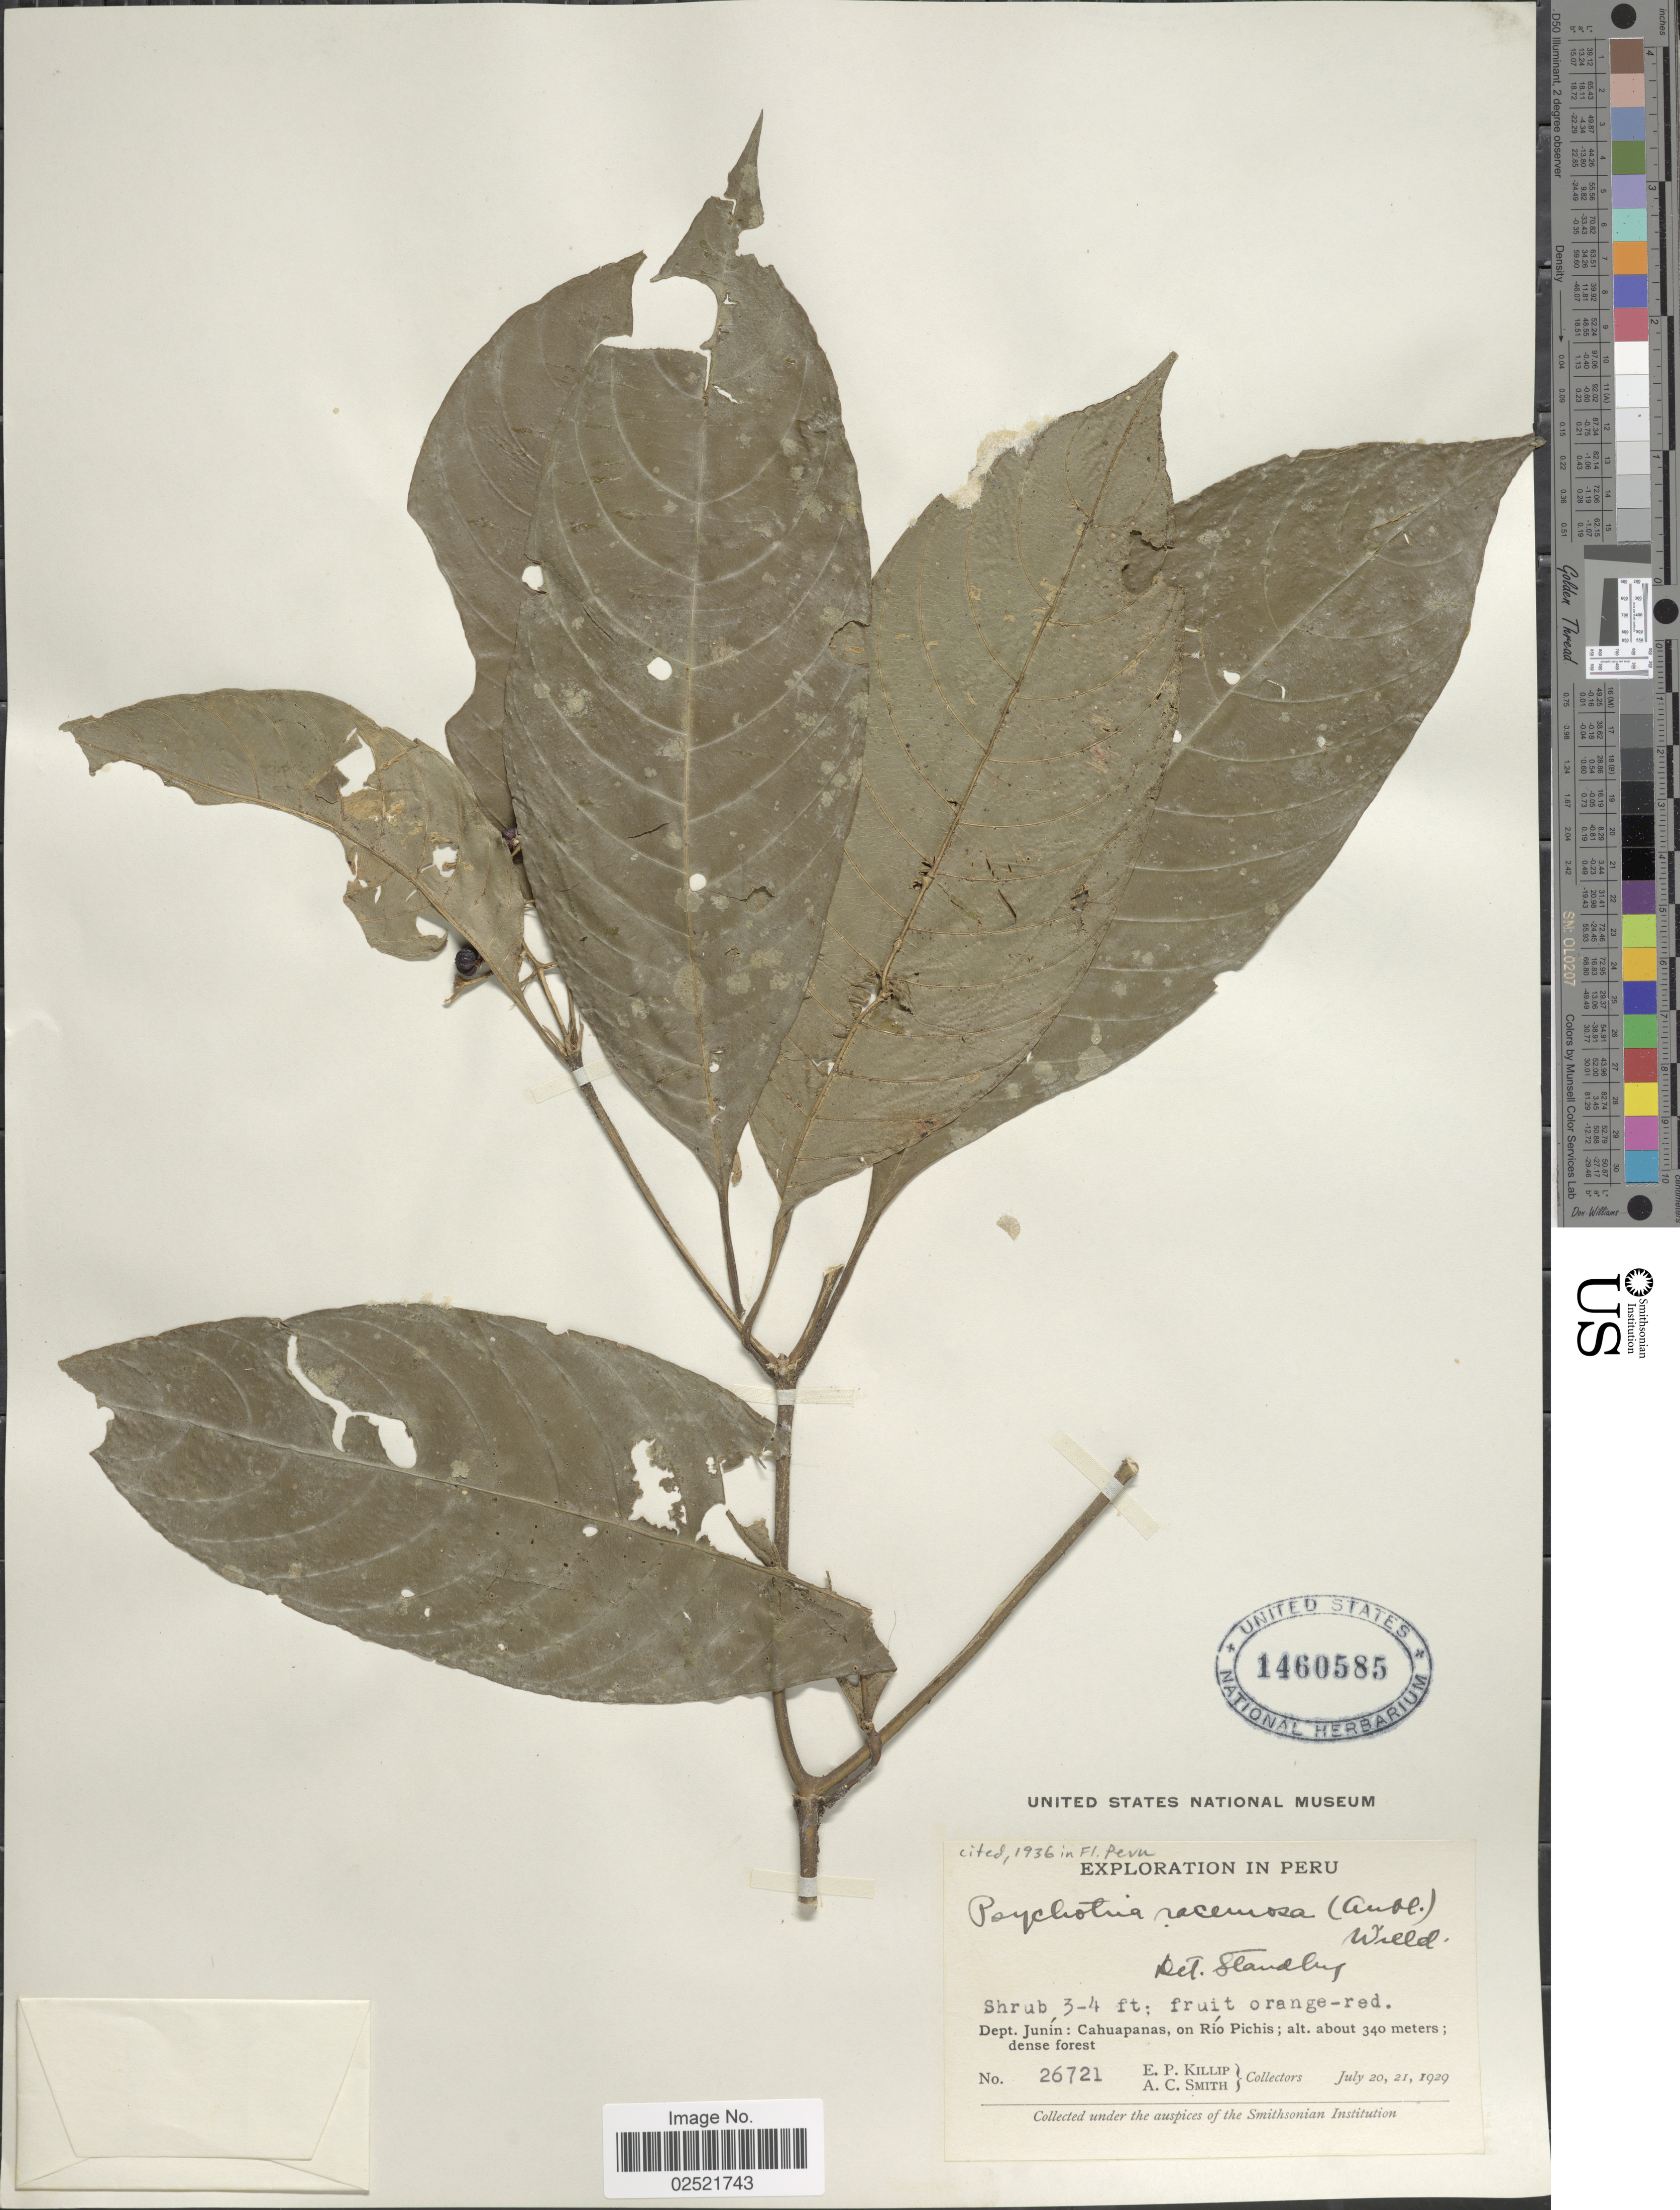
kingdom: Plantae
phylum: Tracheophyta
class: Magnoliopsida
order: Gentianales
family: Rubiaceae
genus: Psychotria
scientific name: Psychotria racemosa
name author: (Aubl.) Raeuschel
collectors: E. P. Killip & A. C. Smith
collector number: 26721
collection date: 1929-07-20/1929-07-21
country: Peru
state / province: Junín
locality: Cahuapanas, on Rio Pichis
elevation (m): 340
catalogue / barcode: US 1460585